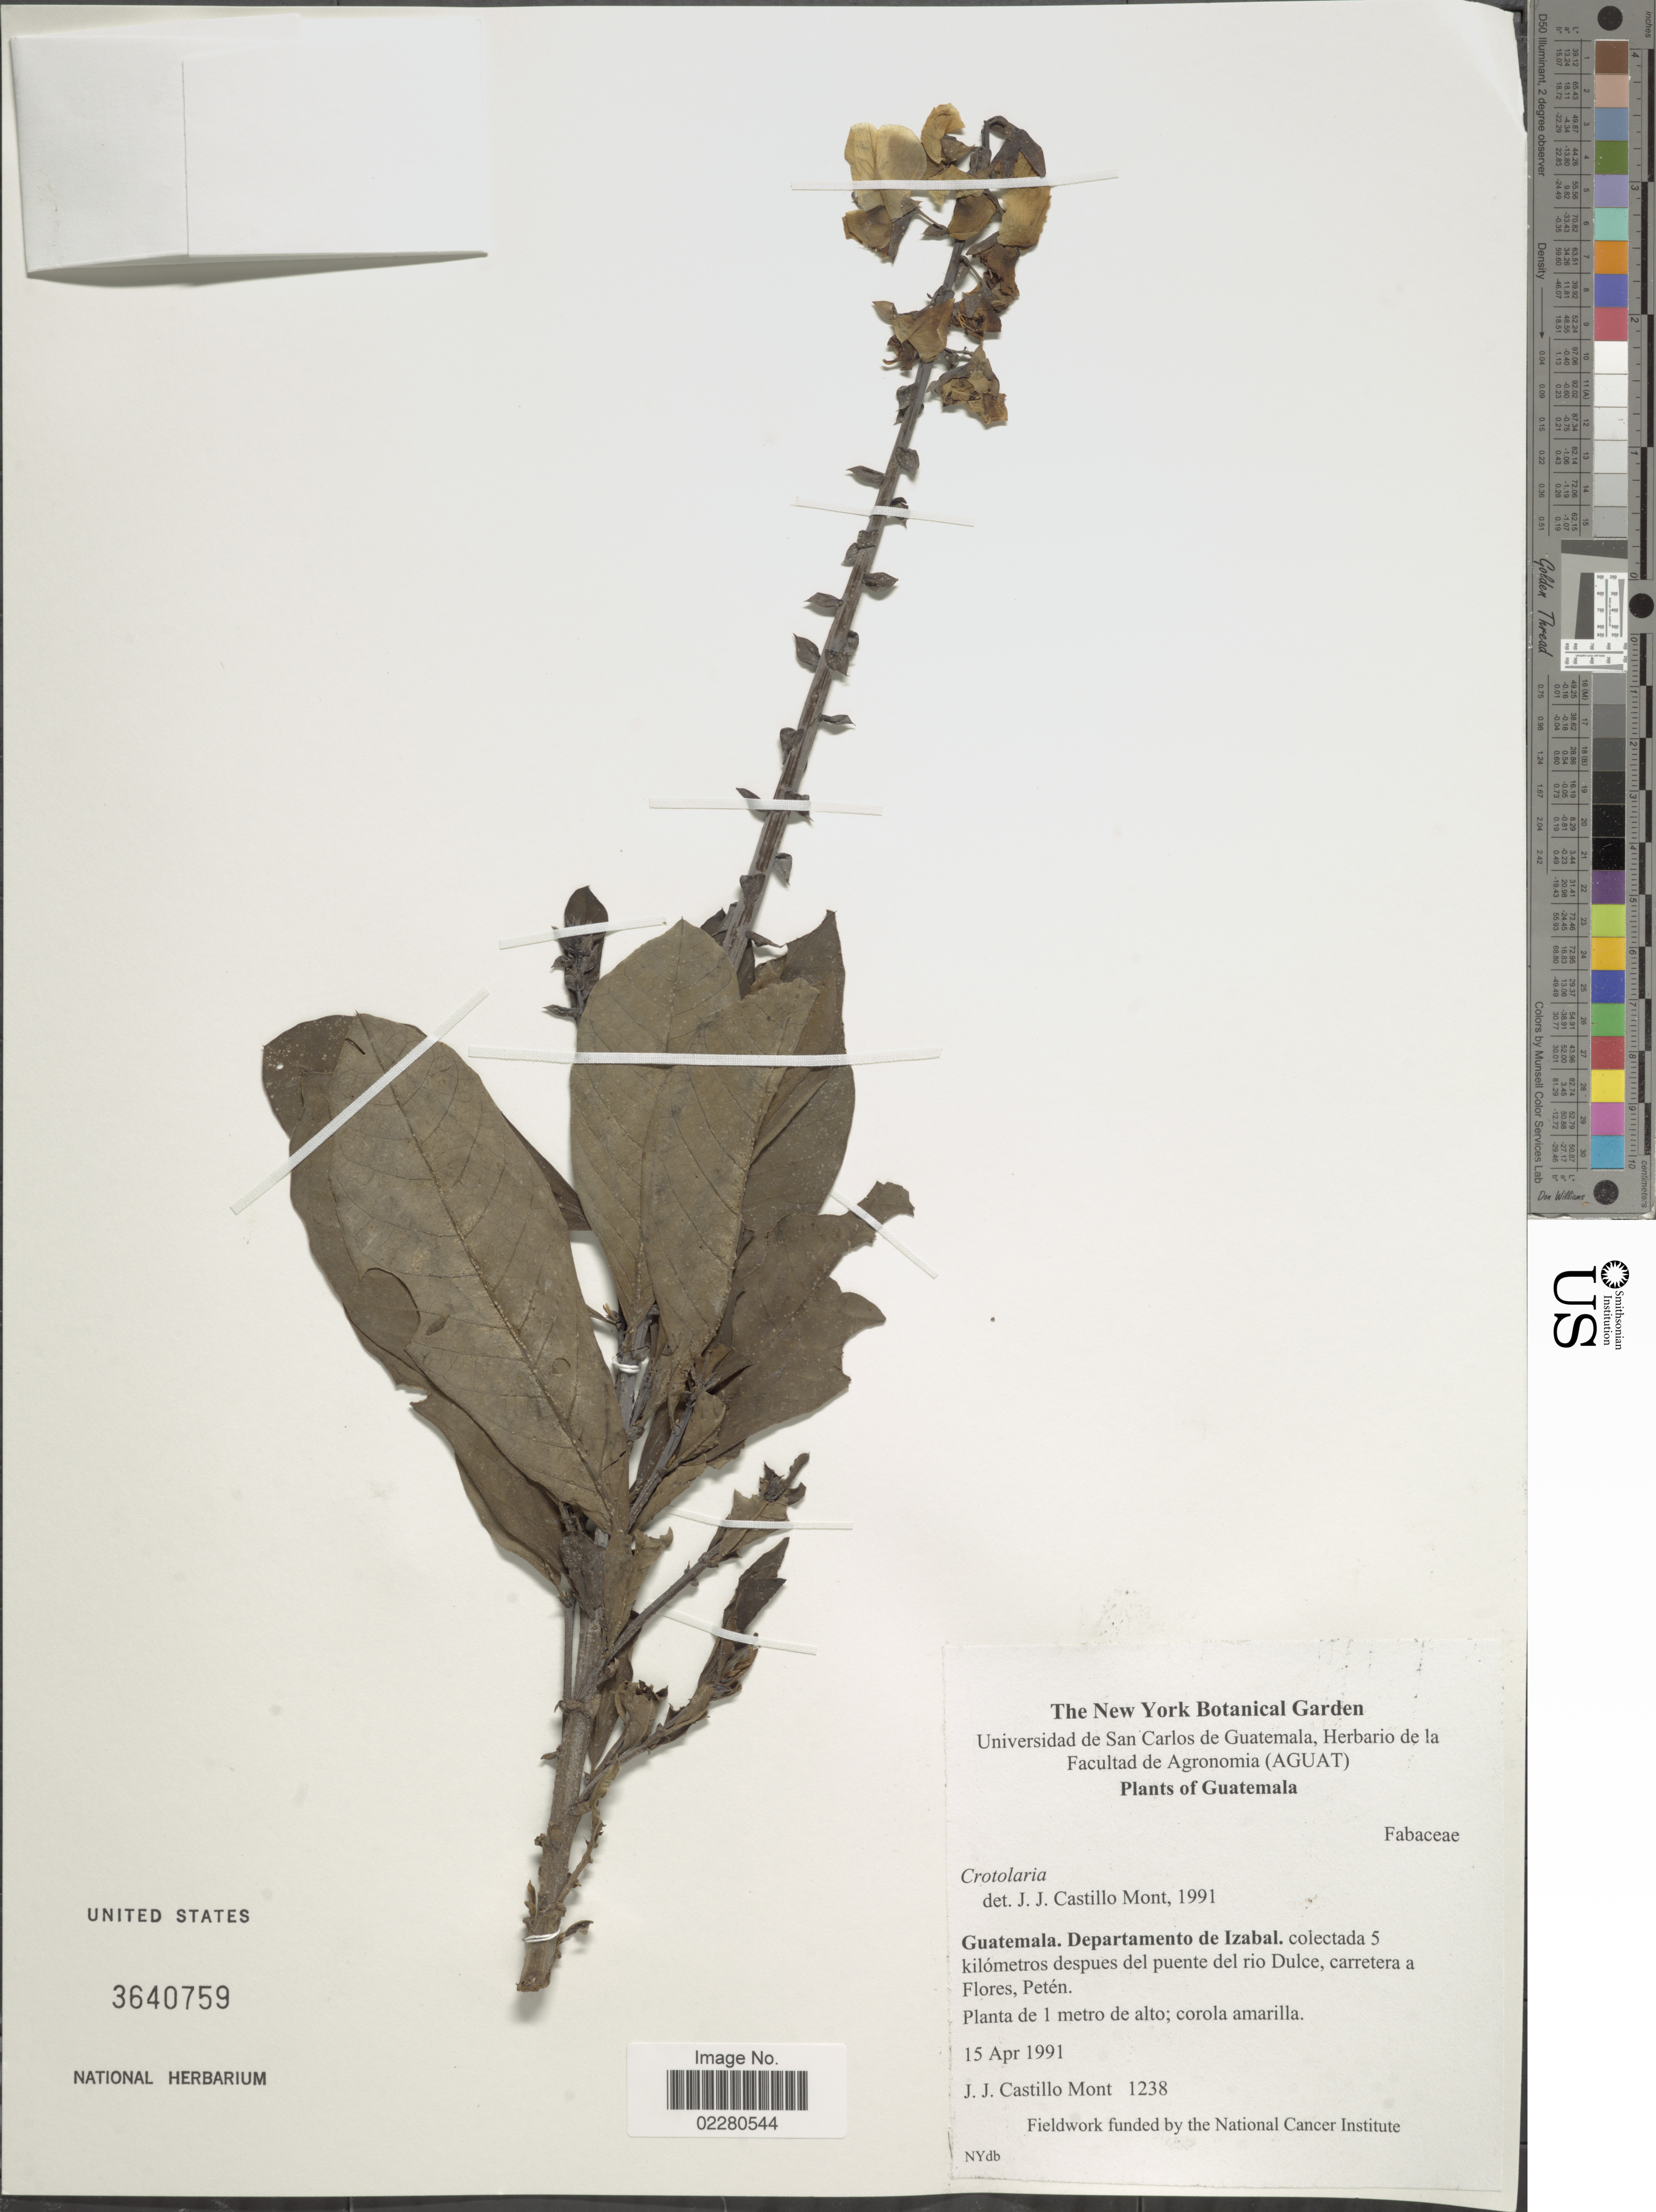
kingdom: Plantae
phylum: Tracheophyta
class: Magnoliopsida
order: Fabales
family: Fabaceae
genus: Crotalaria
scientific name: Crotalaria sp.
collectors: J. Castillo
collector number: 1238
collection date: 1991-04-15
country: Guatemala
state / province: Izabal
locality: Guatemala. Departamento de Izabal. colectada 5 kilómetros despues del puente del rio Dulce, carretera a Flores, Petén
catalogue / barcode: US 3640759